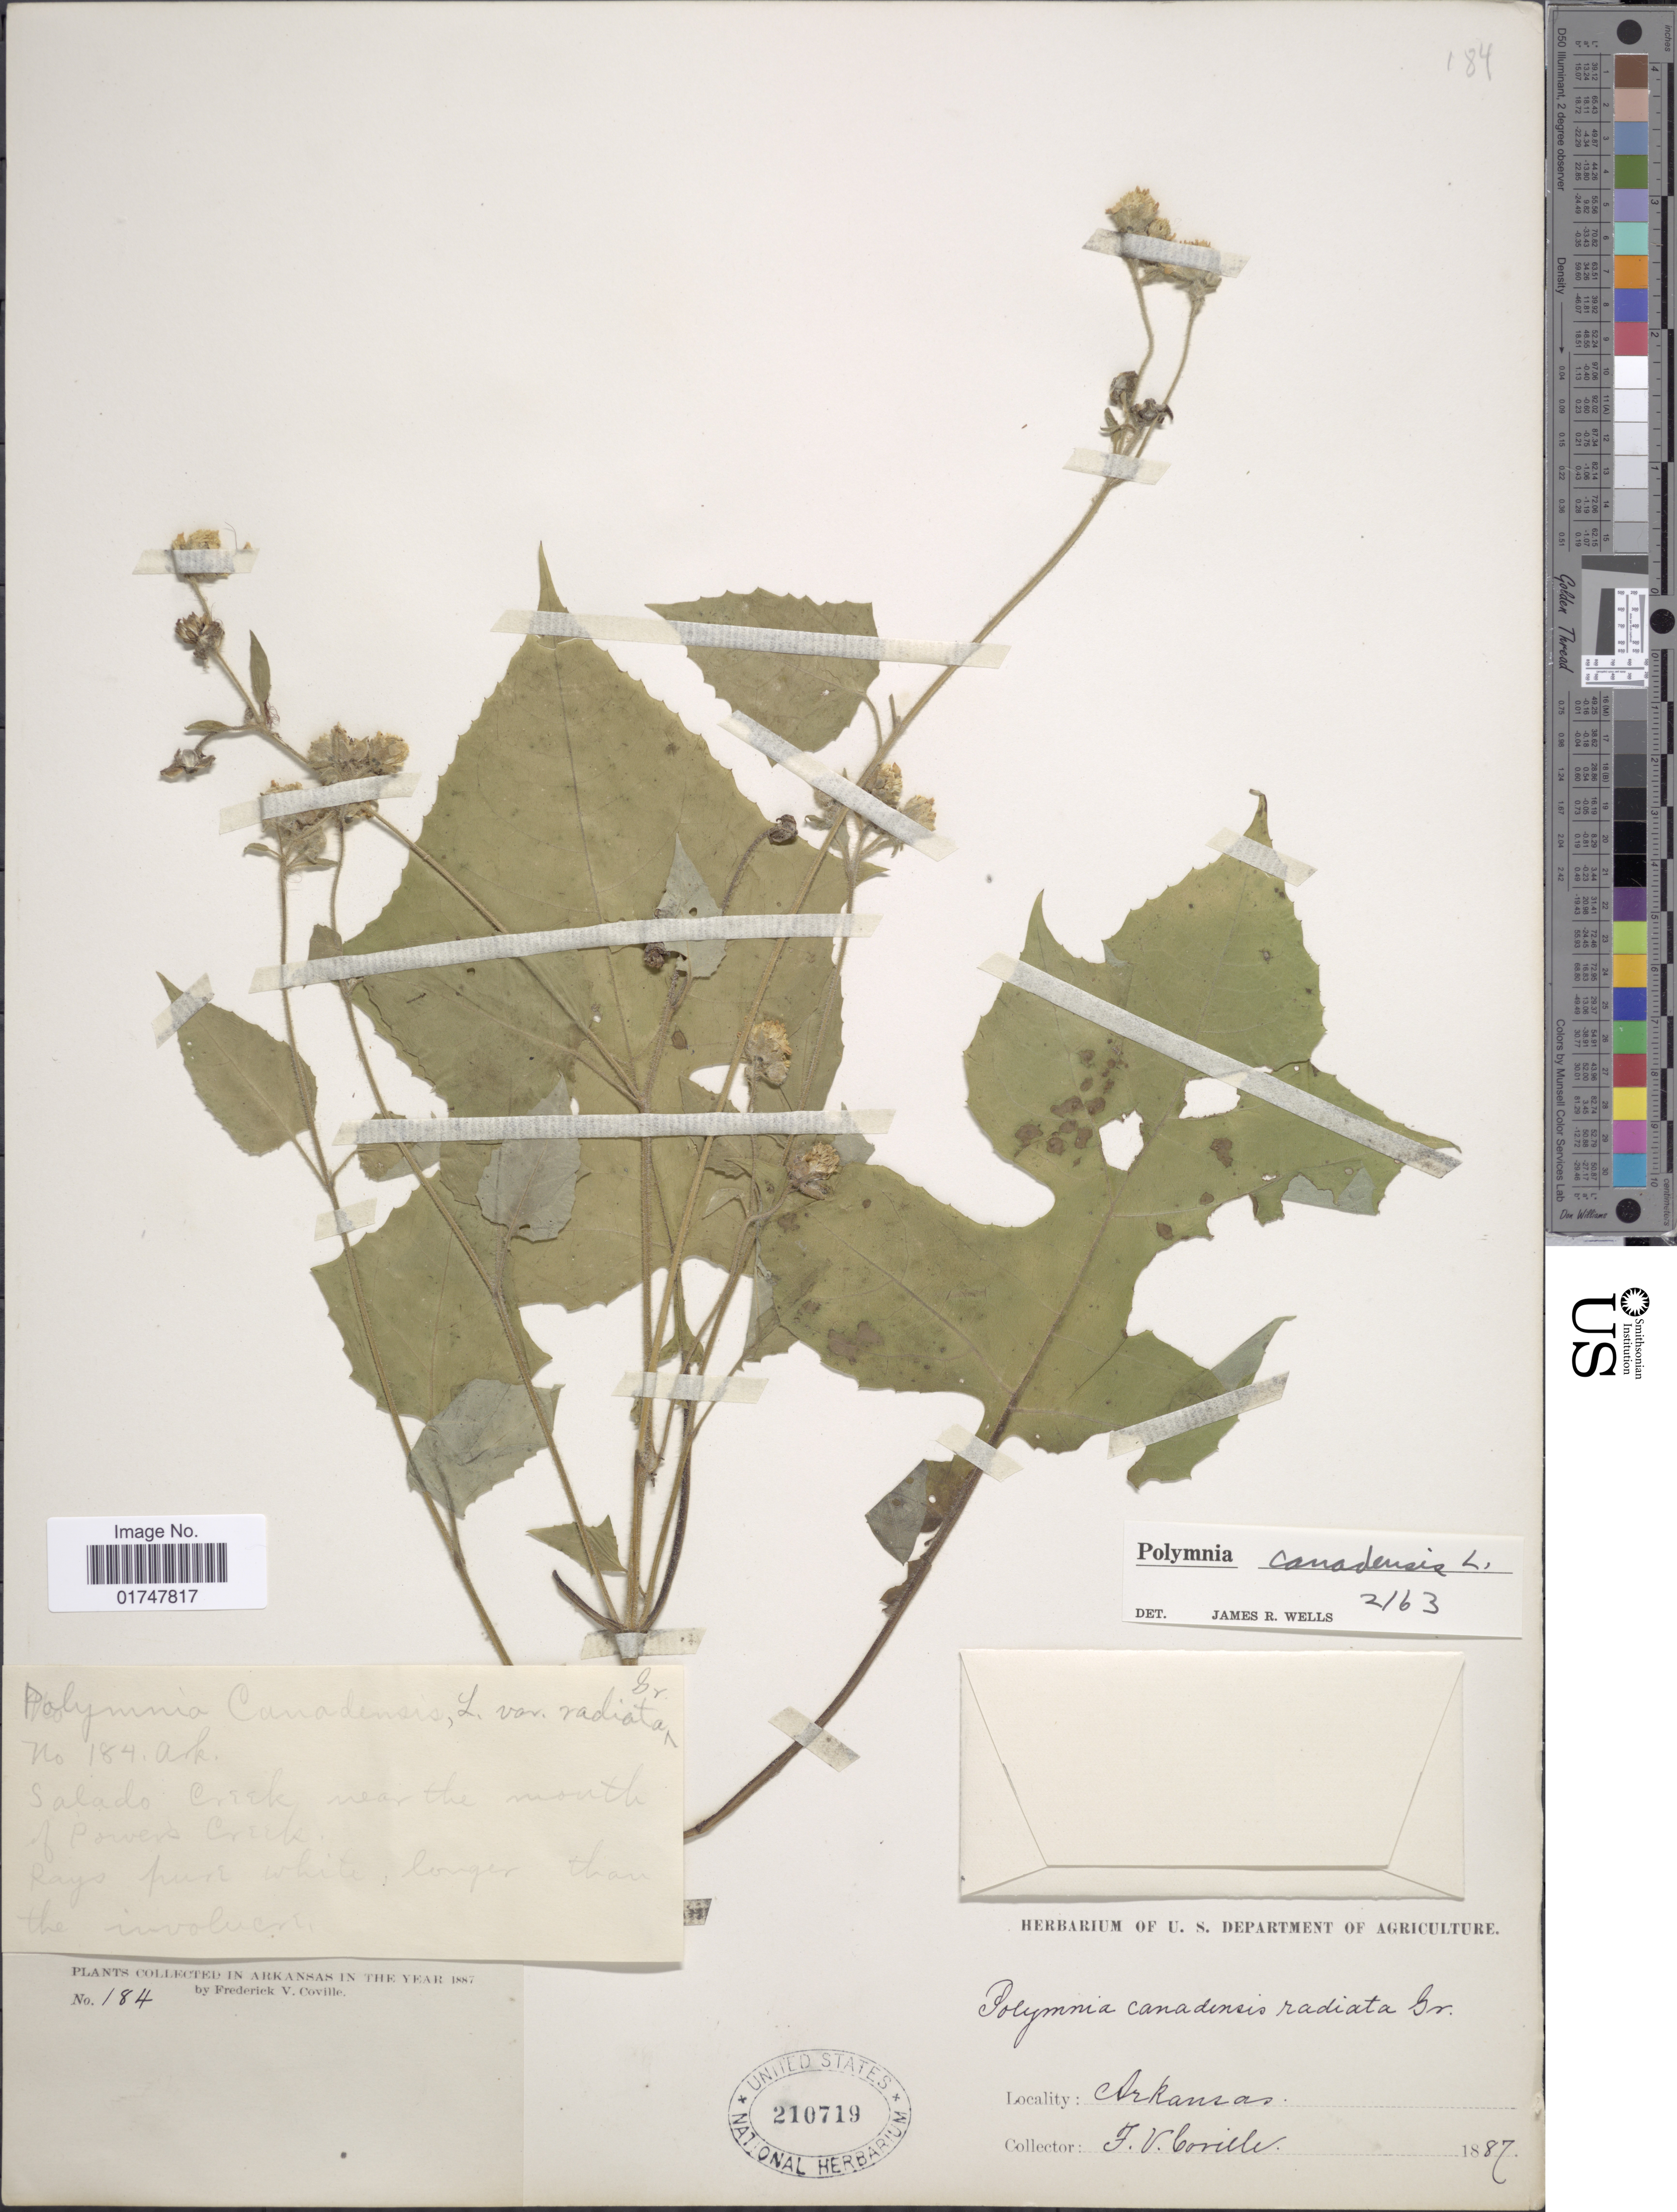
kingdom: Plantae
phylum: Tracheophyta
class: Magnoliopsida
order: Asterales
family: Asteraceae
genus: Polymnia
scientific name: Polymnia canadensis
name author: L.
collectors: F. V. Coville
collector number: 184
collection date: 1887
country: United States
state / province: Arkansas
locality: Salado Creek near the mouth of Powers Creek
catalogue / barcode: US 210719